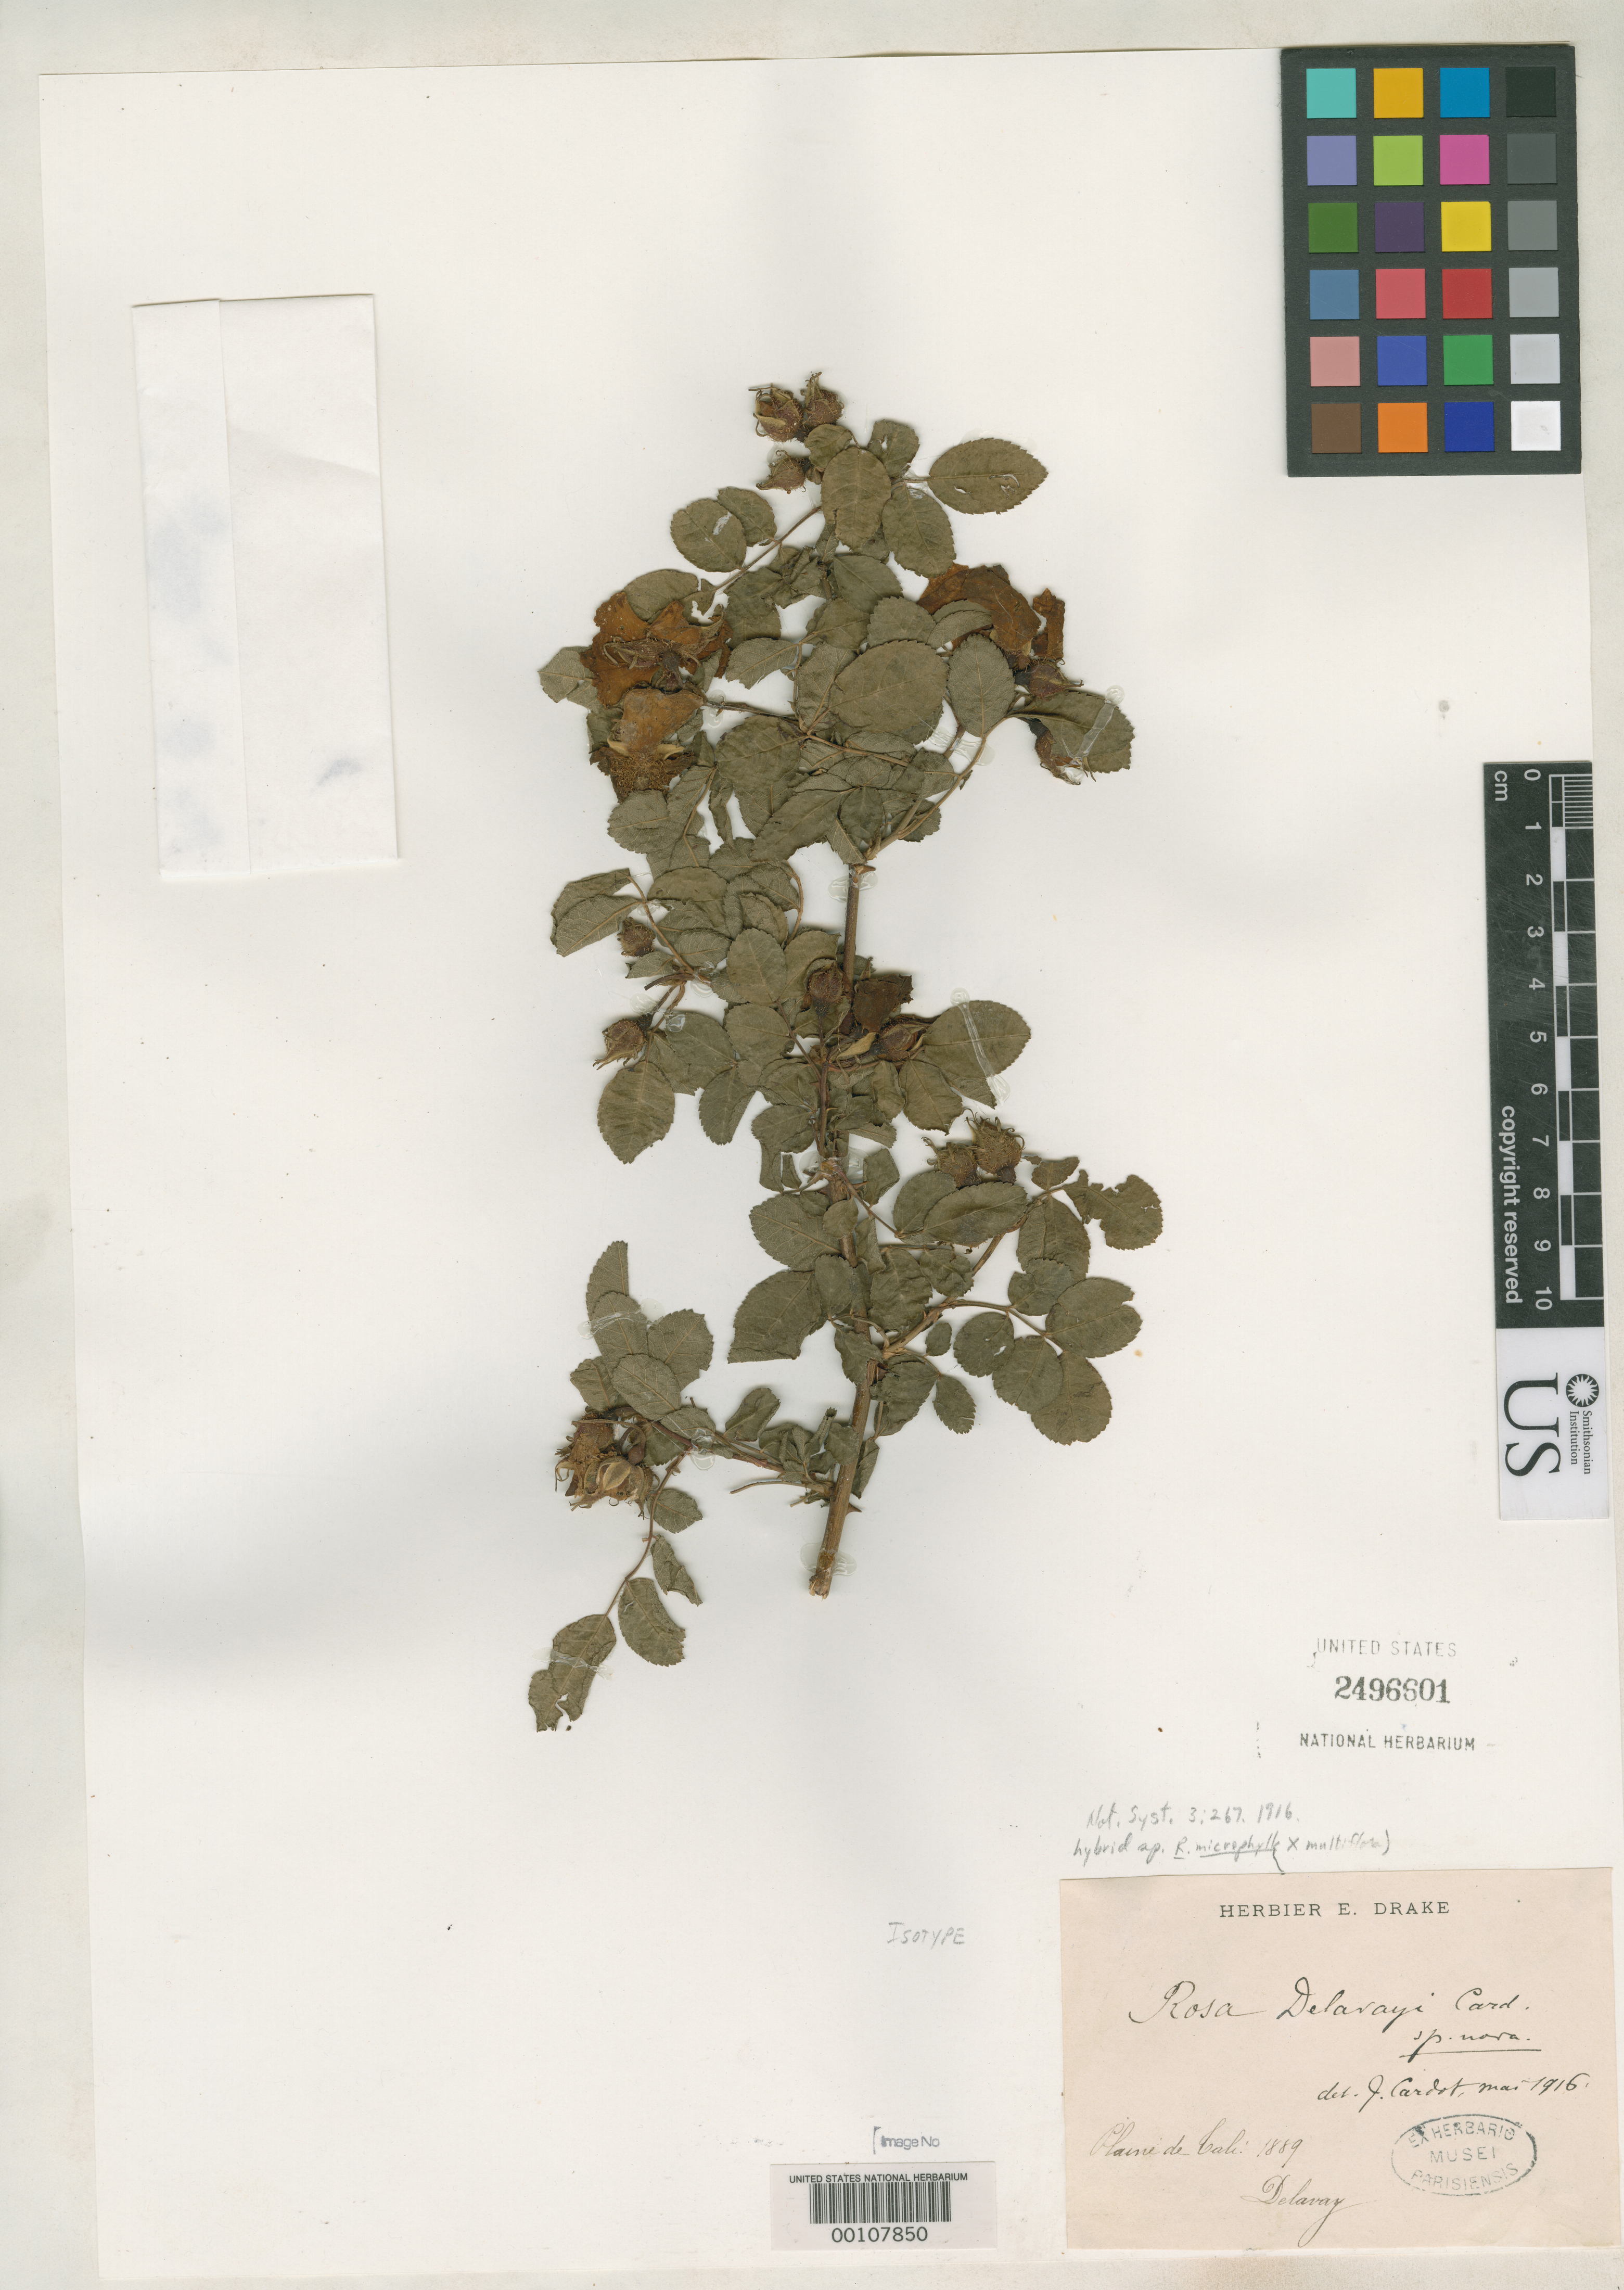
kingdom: Plantae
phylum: Tracheophyta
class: Magnoliopsida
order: Rosales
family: Rosaceae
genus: Rosa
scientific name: Rosa delavayi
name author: Cardot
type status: Isotype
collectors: P. Delavay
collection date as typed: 1889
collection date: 1889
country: China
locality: Plaine de Cali.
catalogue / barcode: US 2496601